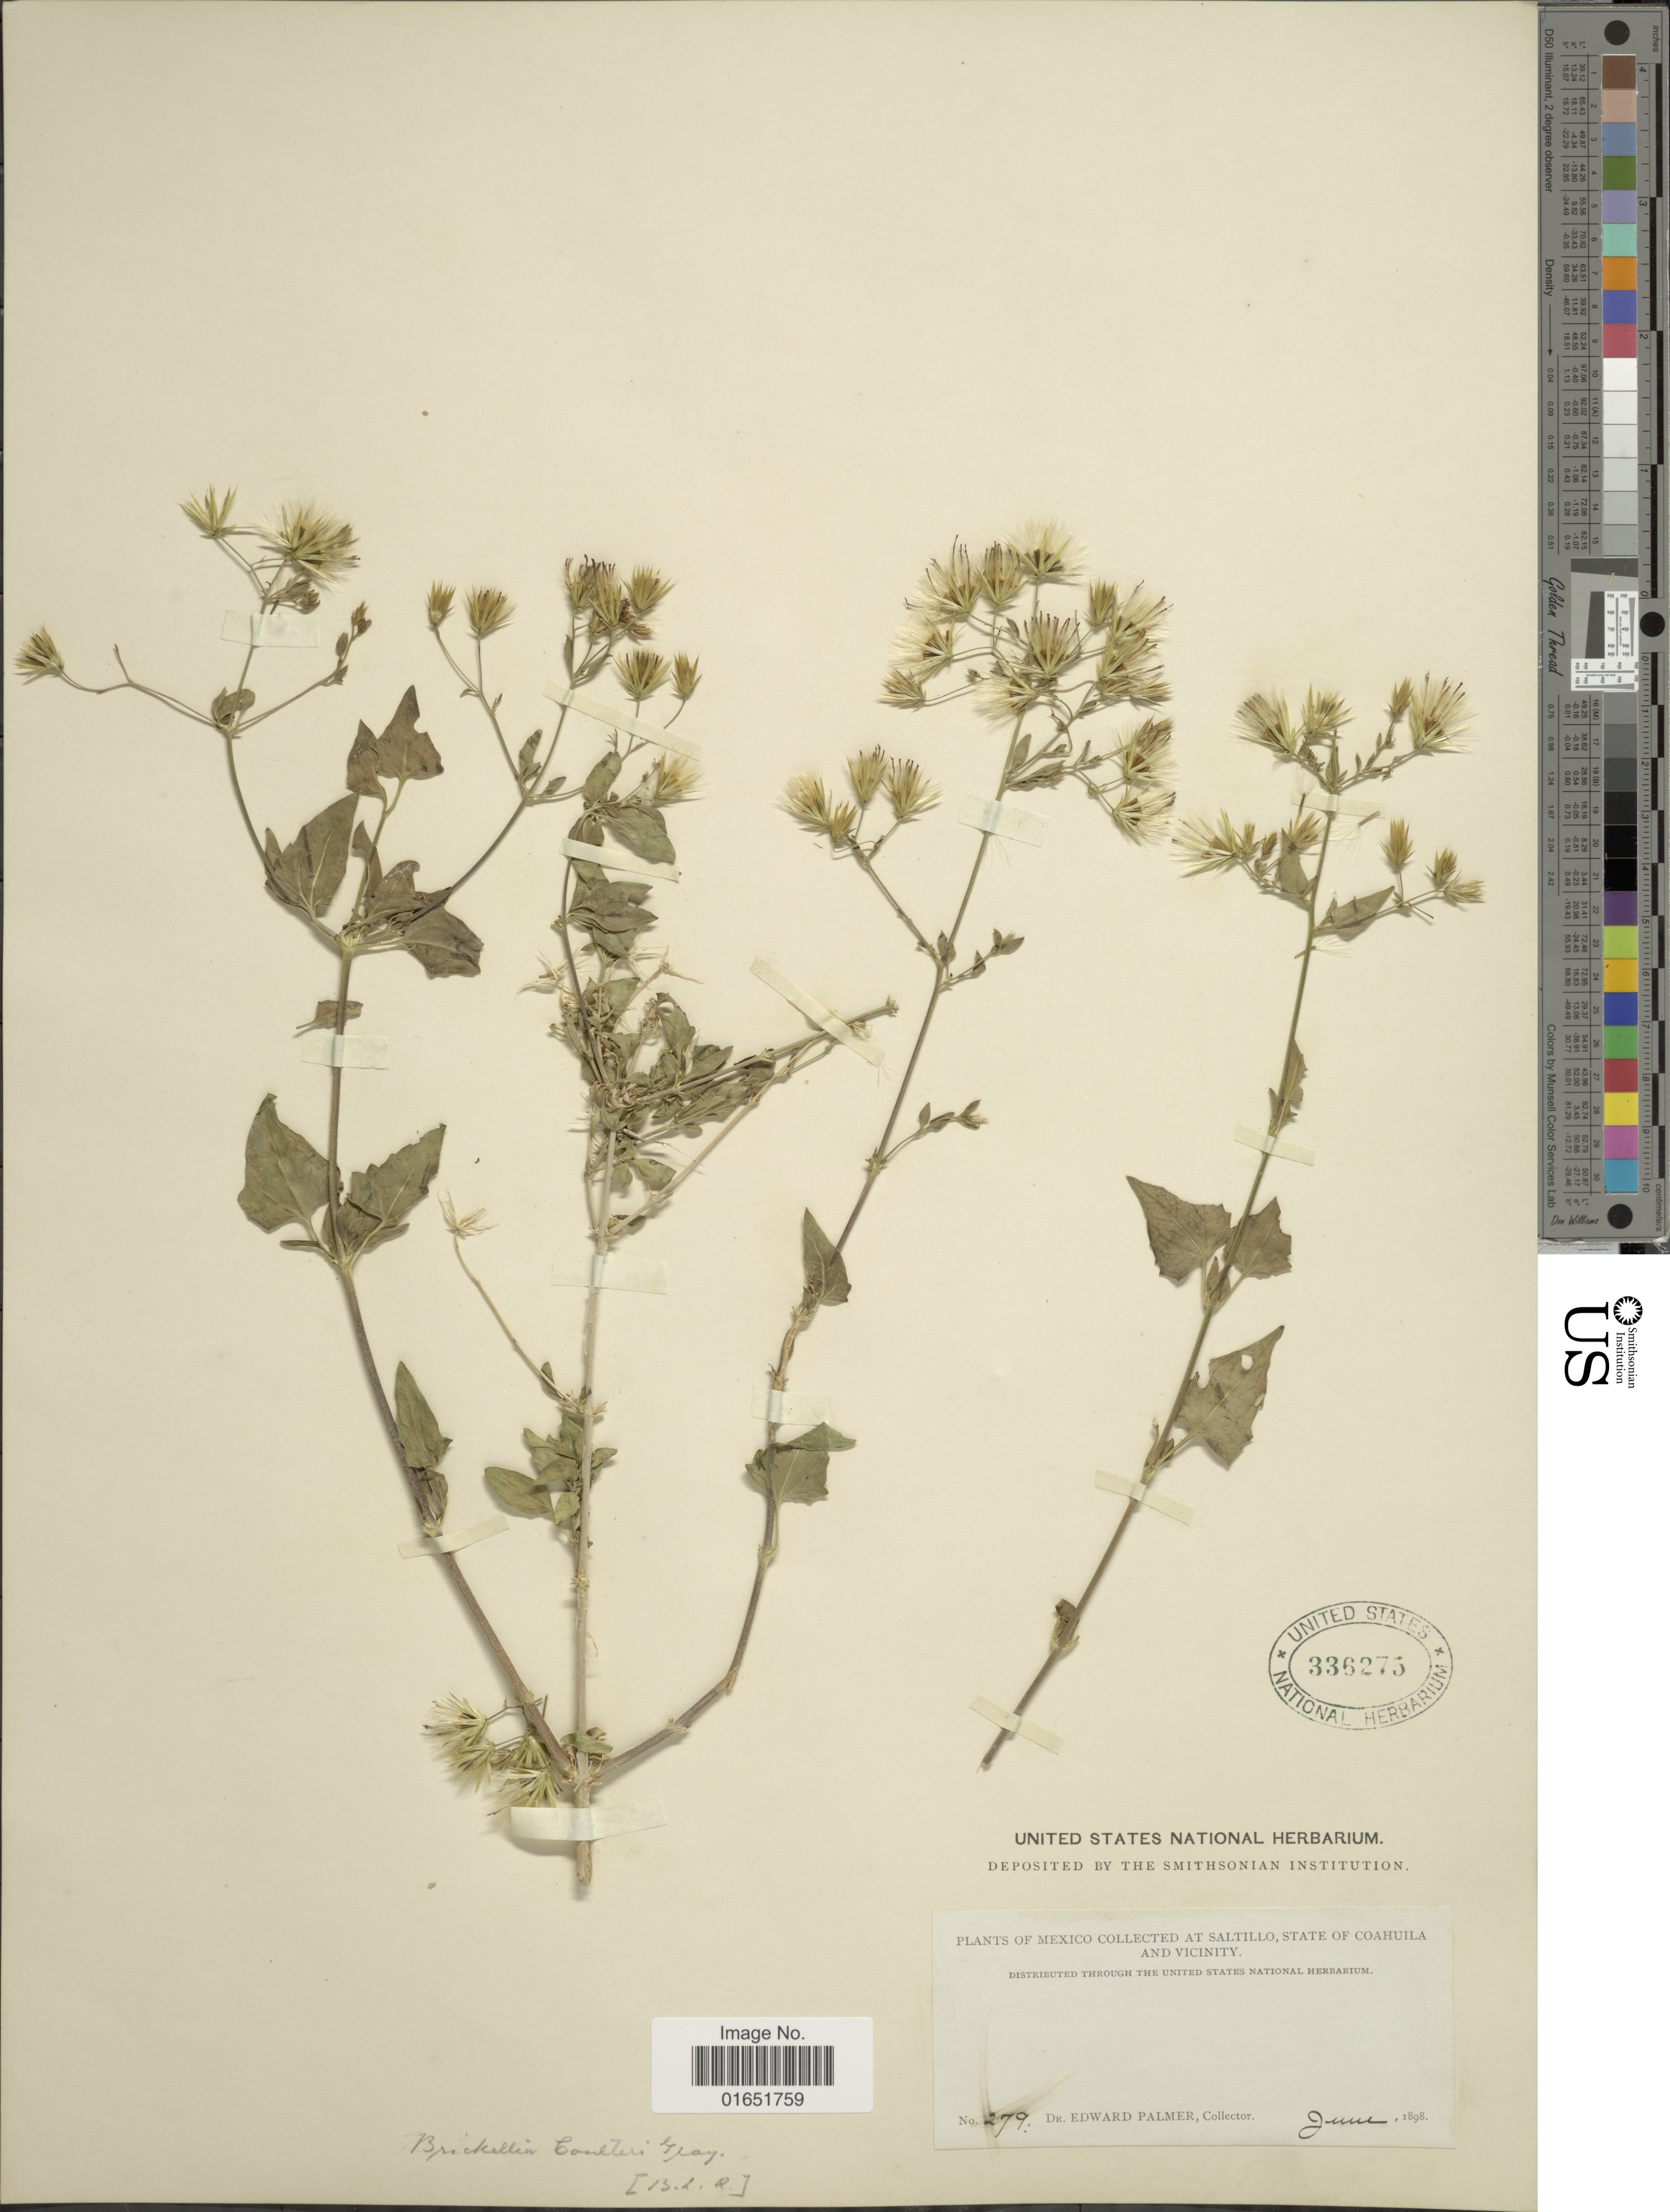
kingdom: Plantae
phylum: Tracheophyta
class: Magnoliopsida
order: Asterales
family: Asteraceae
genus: Brickellia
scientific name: Brickellia coulteri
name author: A. Gray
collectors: E. Palmer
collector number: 279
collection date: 1898-06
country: Mexico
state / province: Coahuila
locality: At Saltillo, and vicinity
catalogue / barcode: US 336275